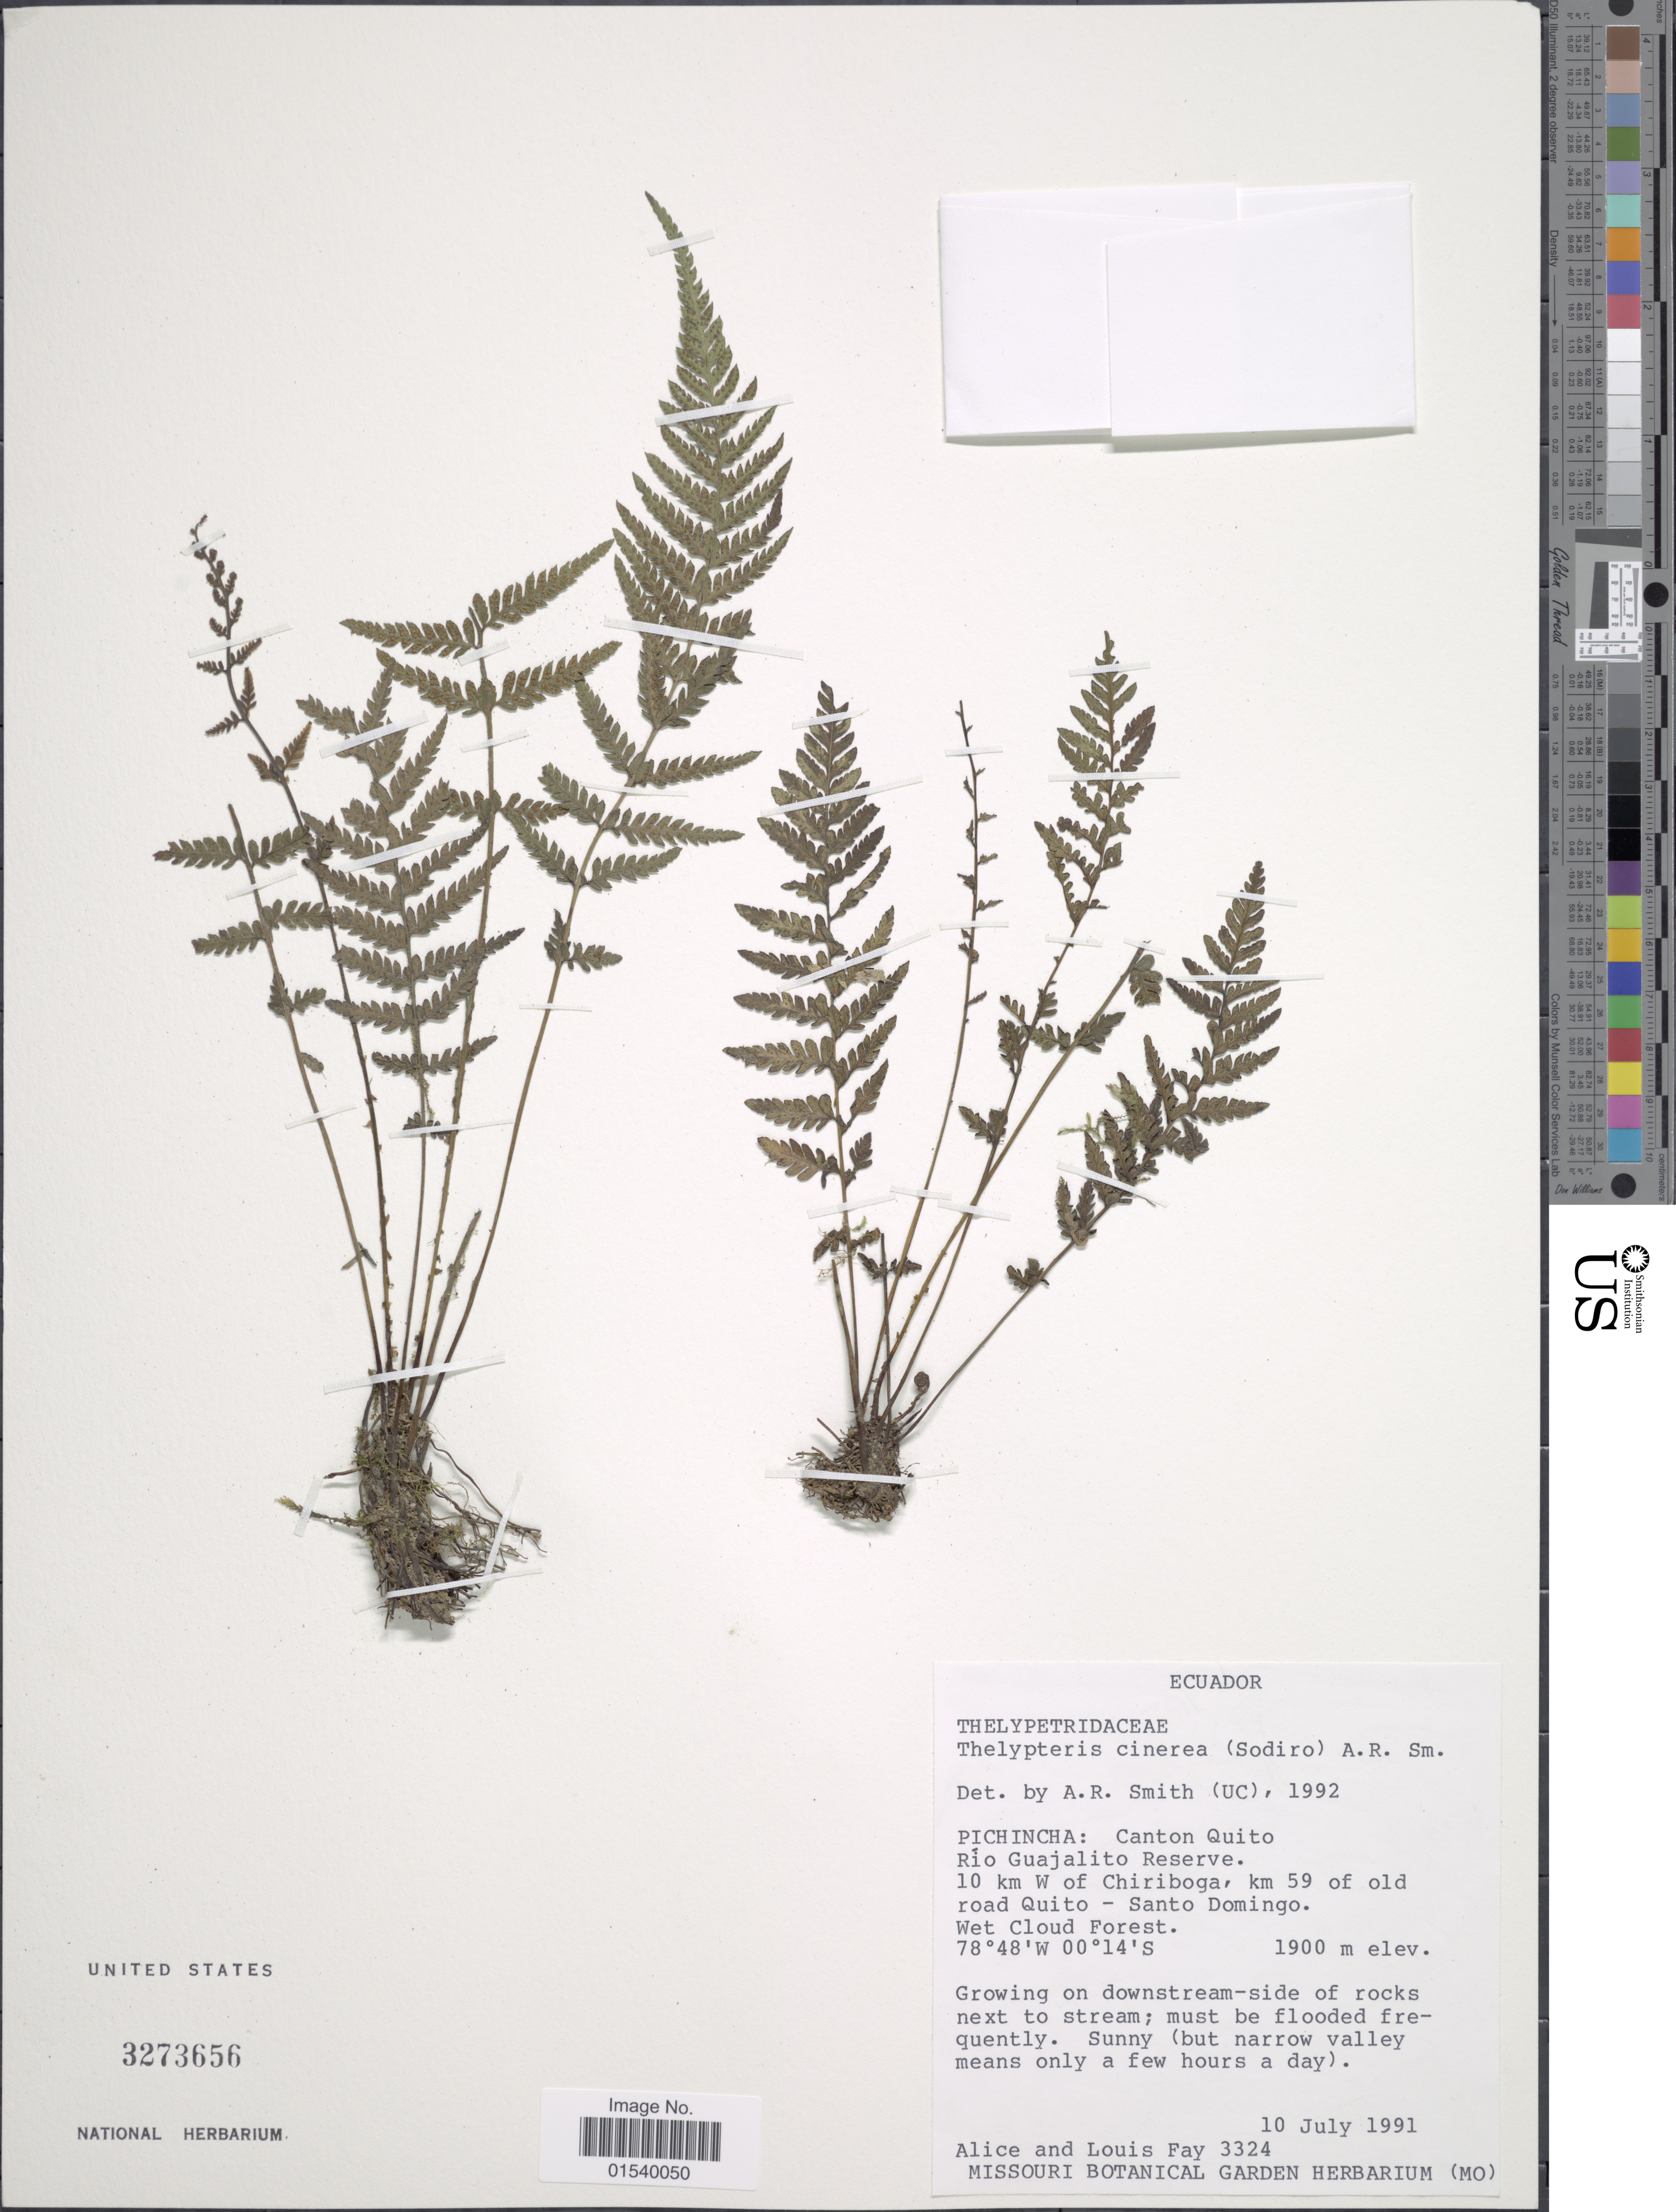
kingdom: Plantae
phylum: Tracheophyta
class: Polypodiopsida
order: Polypodiales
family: Thelypteridaceae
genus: Amauropelta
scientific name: Amauropelta cinerea (Sodiro) comb. nov., ined. 2015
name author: (Sodiro)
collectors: A. Fay & L. Fay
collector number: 3324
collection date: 1991-07-10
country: Ecuador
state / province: Pichincha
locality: Canton Quito, Río Guajalito Reserve. 10 km W of Chiriboga, km 59 of old road Quito -Santo Domingo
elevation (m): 1900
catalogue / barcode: US 3273656